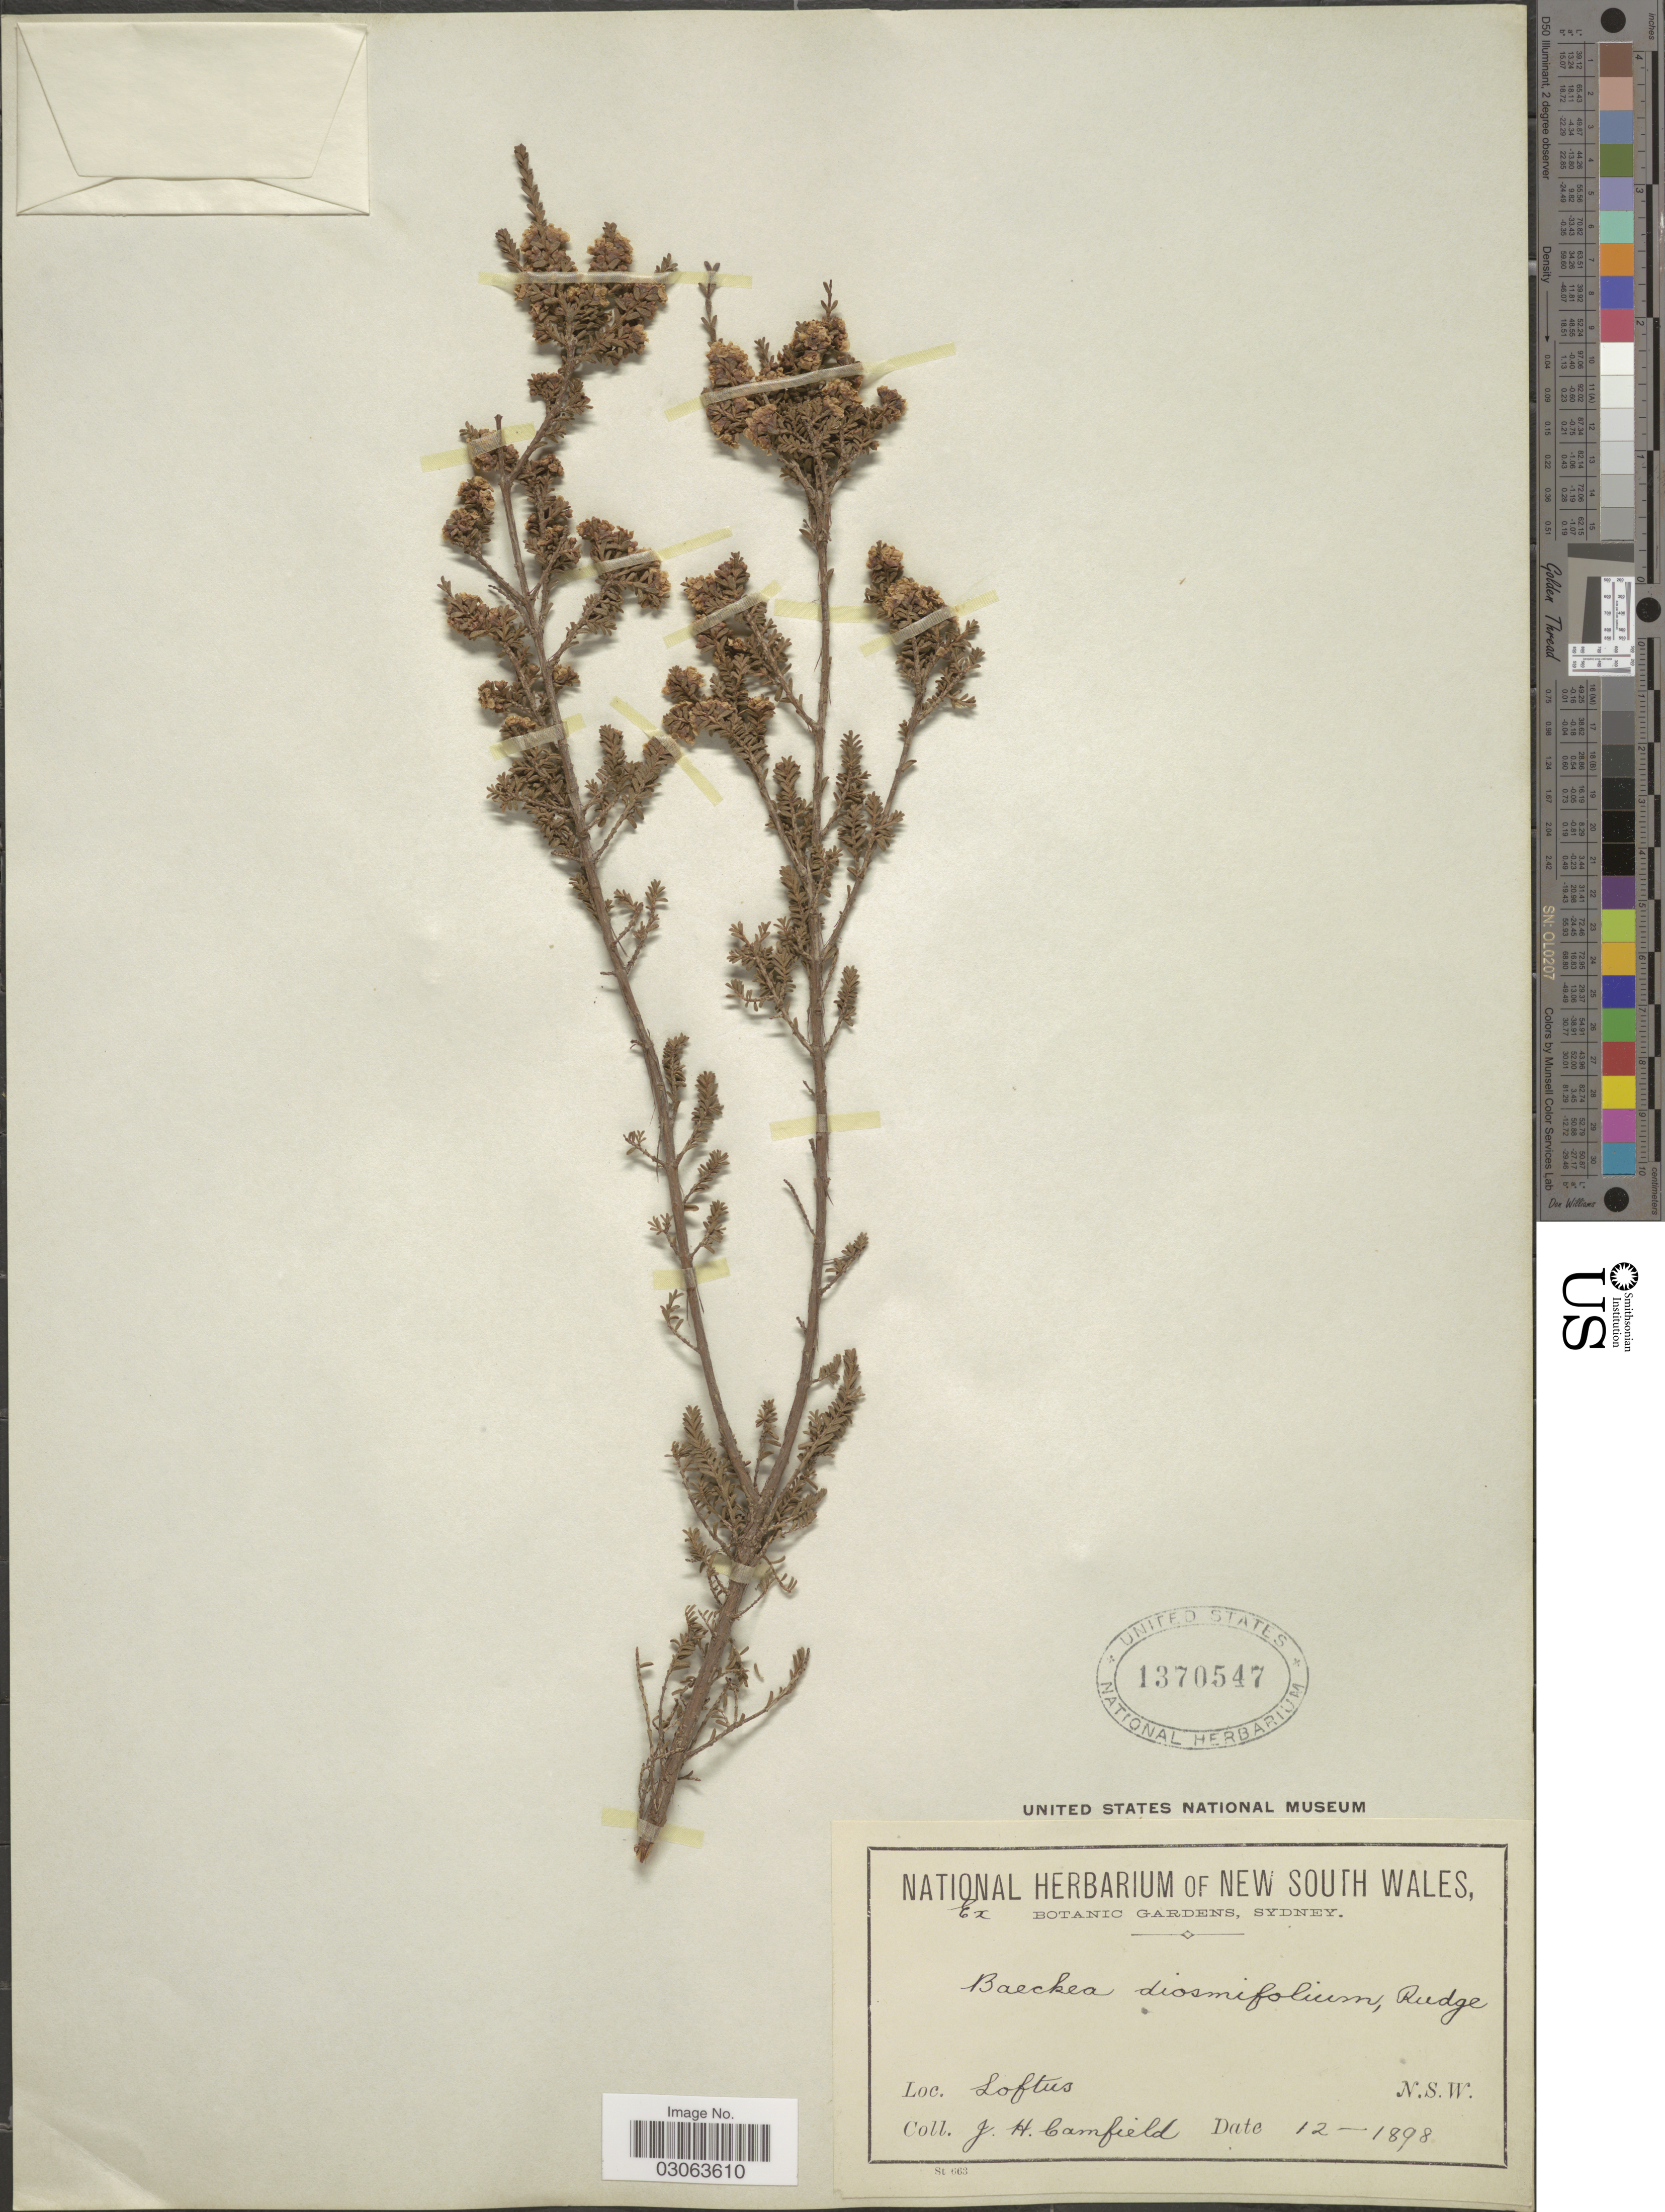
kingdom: Plantae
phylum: Tracheophyta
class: Magnoliopsida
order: Myrtales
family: Myrtaceae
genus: Baeckea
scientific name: Baeckea diosmifolia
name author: Rudge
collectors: J. Camfield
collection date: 1898-12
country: Australia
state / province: New South Wales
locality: Loftus.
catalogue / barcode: US 1370547